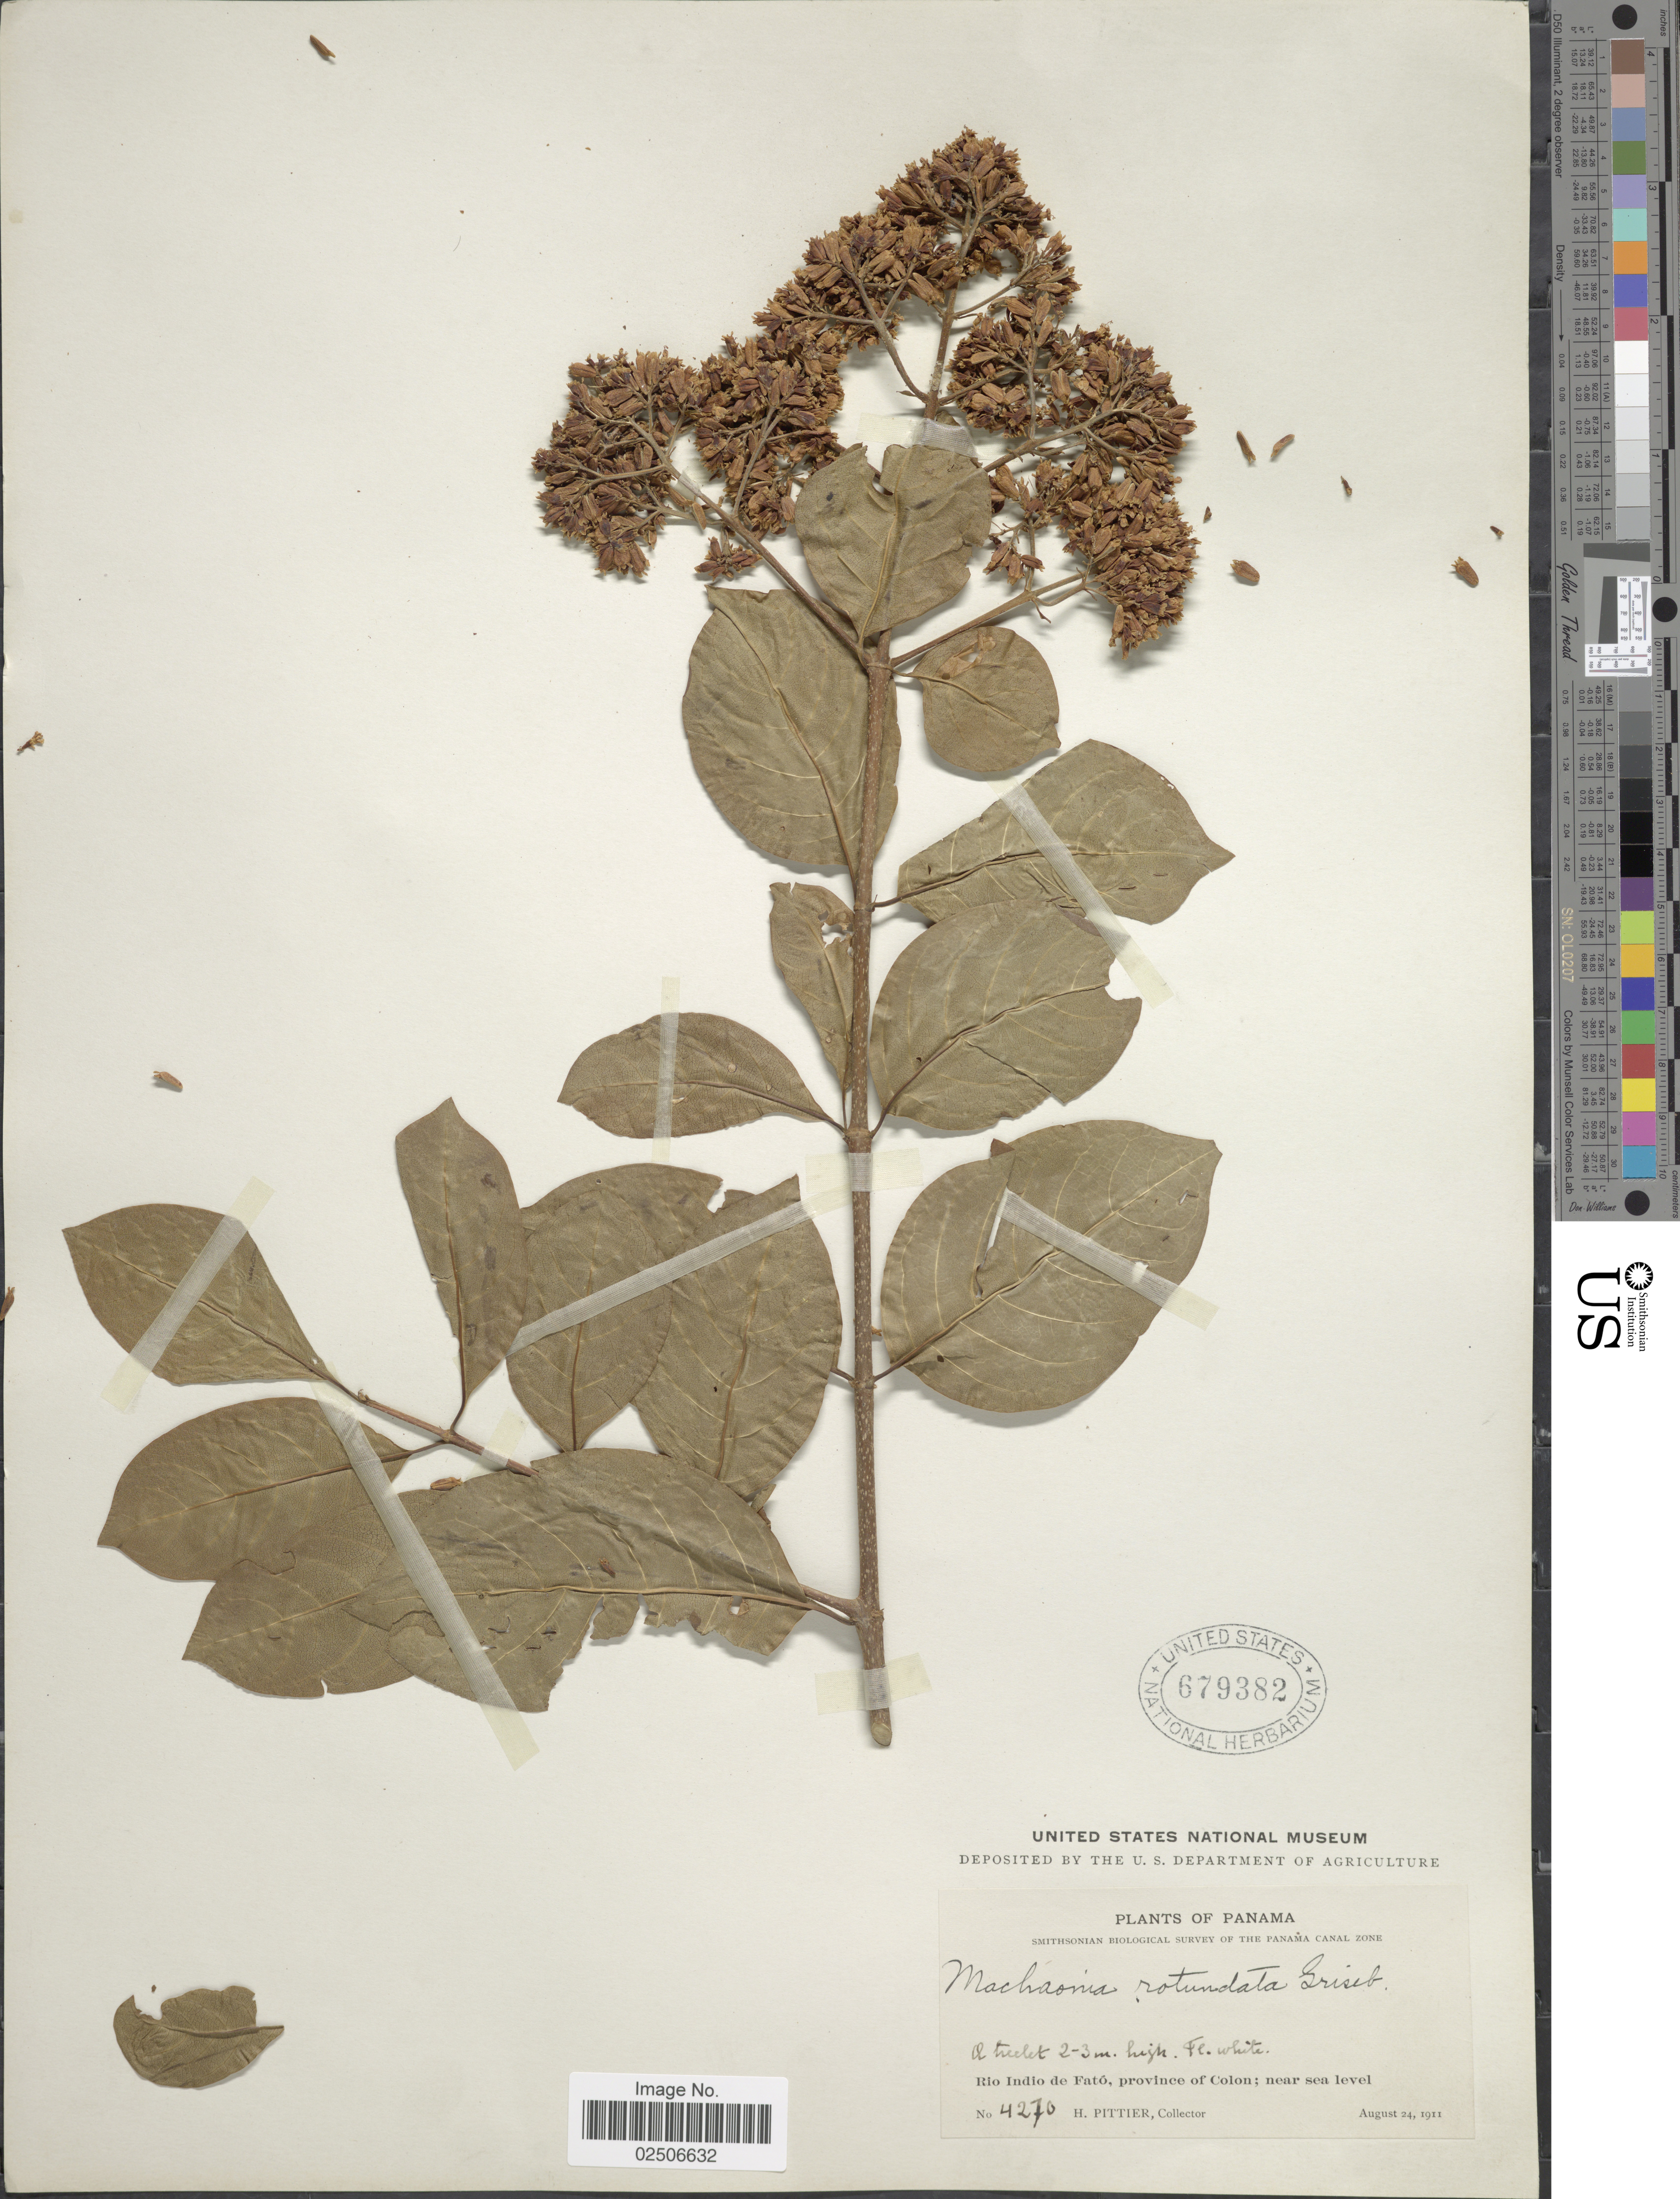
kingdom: Plantae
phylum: Tracheophyta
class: Magnoliopsida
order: Gentianales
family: Rubiaceae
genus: Machaonia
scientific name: Machaonia martinicensis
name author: (DC.) Standl.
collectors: H. F. Pittier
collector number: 4270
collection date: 1911-08-24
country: Panama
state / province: Colón / Panamá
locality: Panama Canal Zone, Rio Indio de Fato, province of Colon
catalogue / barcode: US 679382